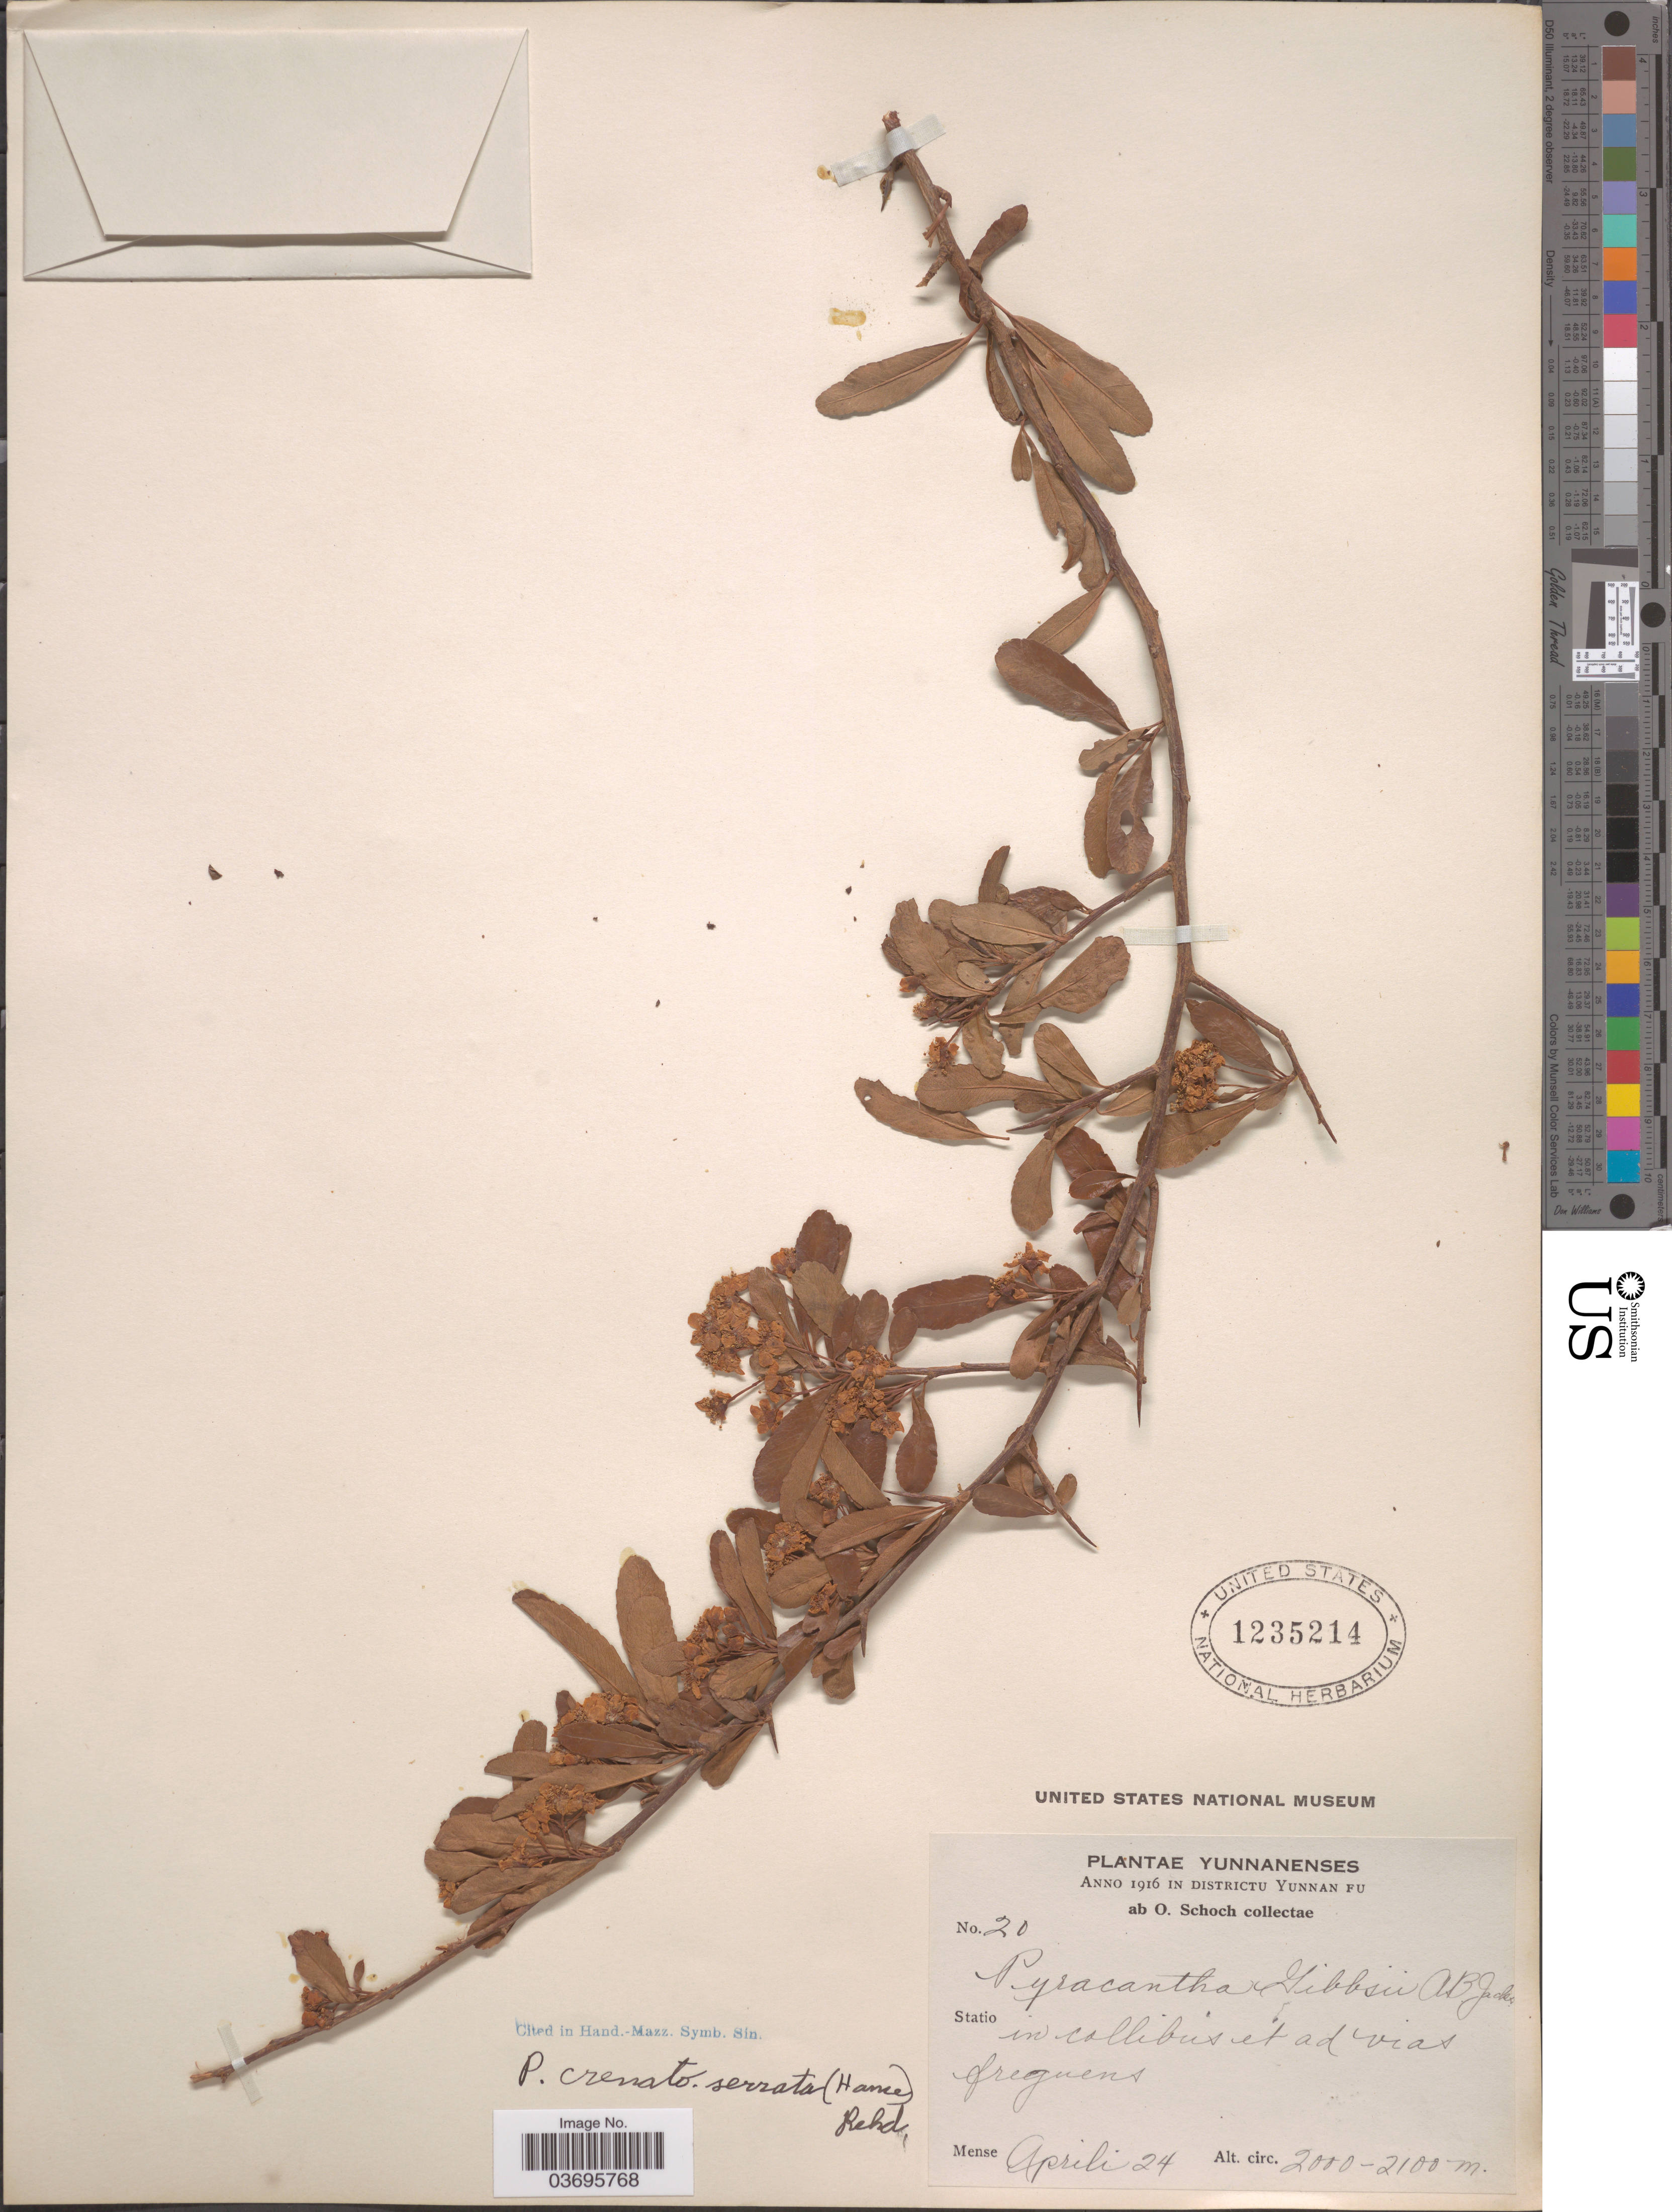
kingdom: Plantae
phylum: Tracheophyta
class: Magnoliopsida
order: Rosales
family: Rosaceae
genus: Pyracantha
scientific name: Pyracantha crenulata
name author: (D. Don) M. Roem.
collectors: O. Schoch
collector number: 20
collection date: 1916-04-24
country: China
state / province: Yunnan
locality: In Districtu Yunnan Fu. Statio in collibus et ad vias frequens.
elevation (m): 2000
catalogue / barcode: US 1235214